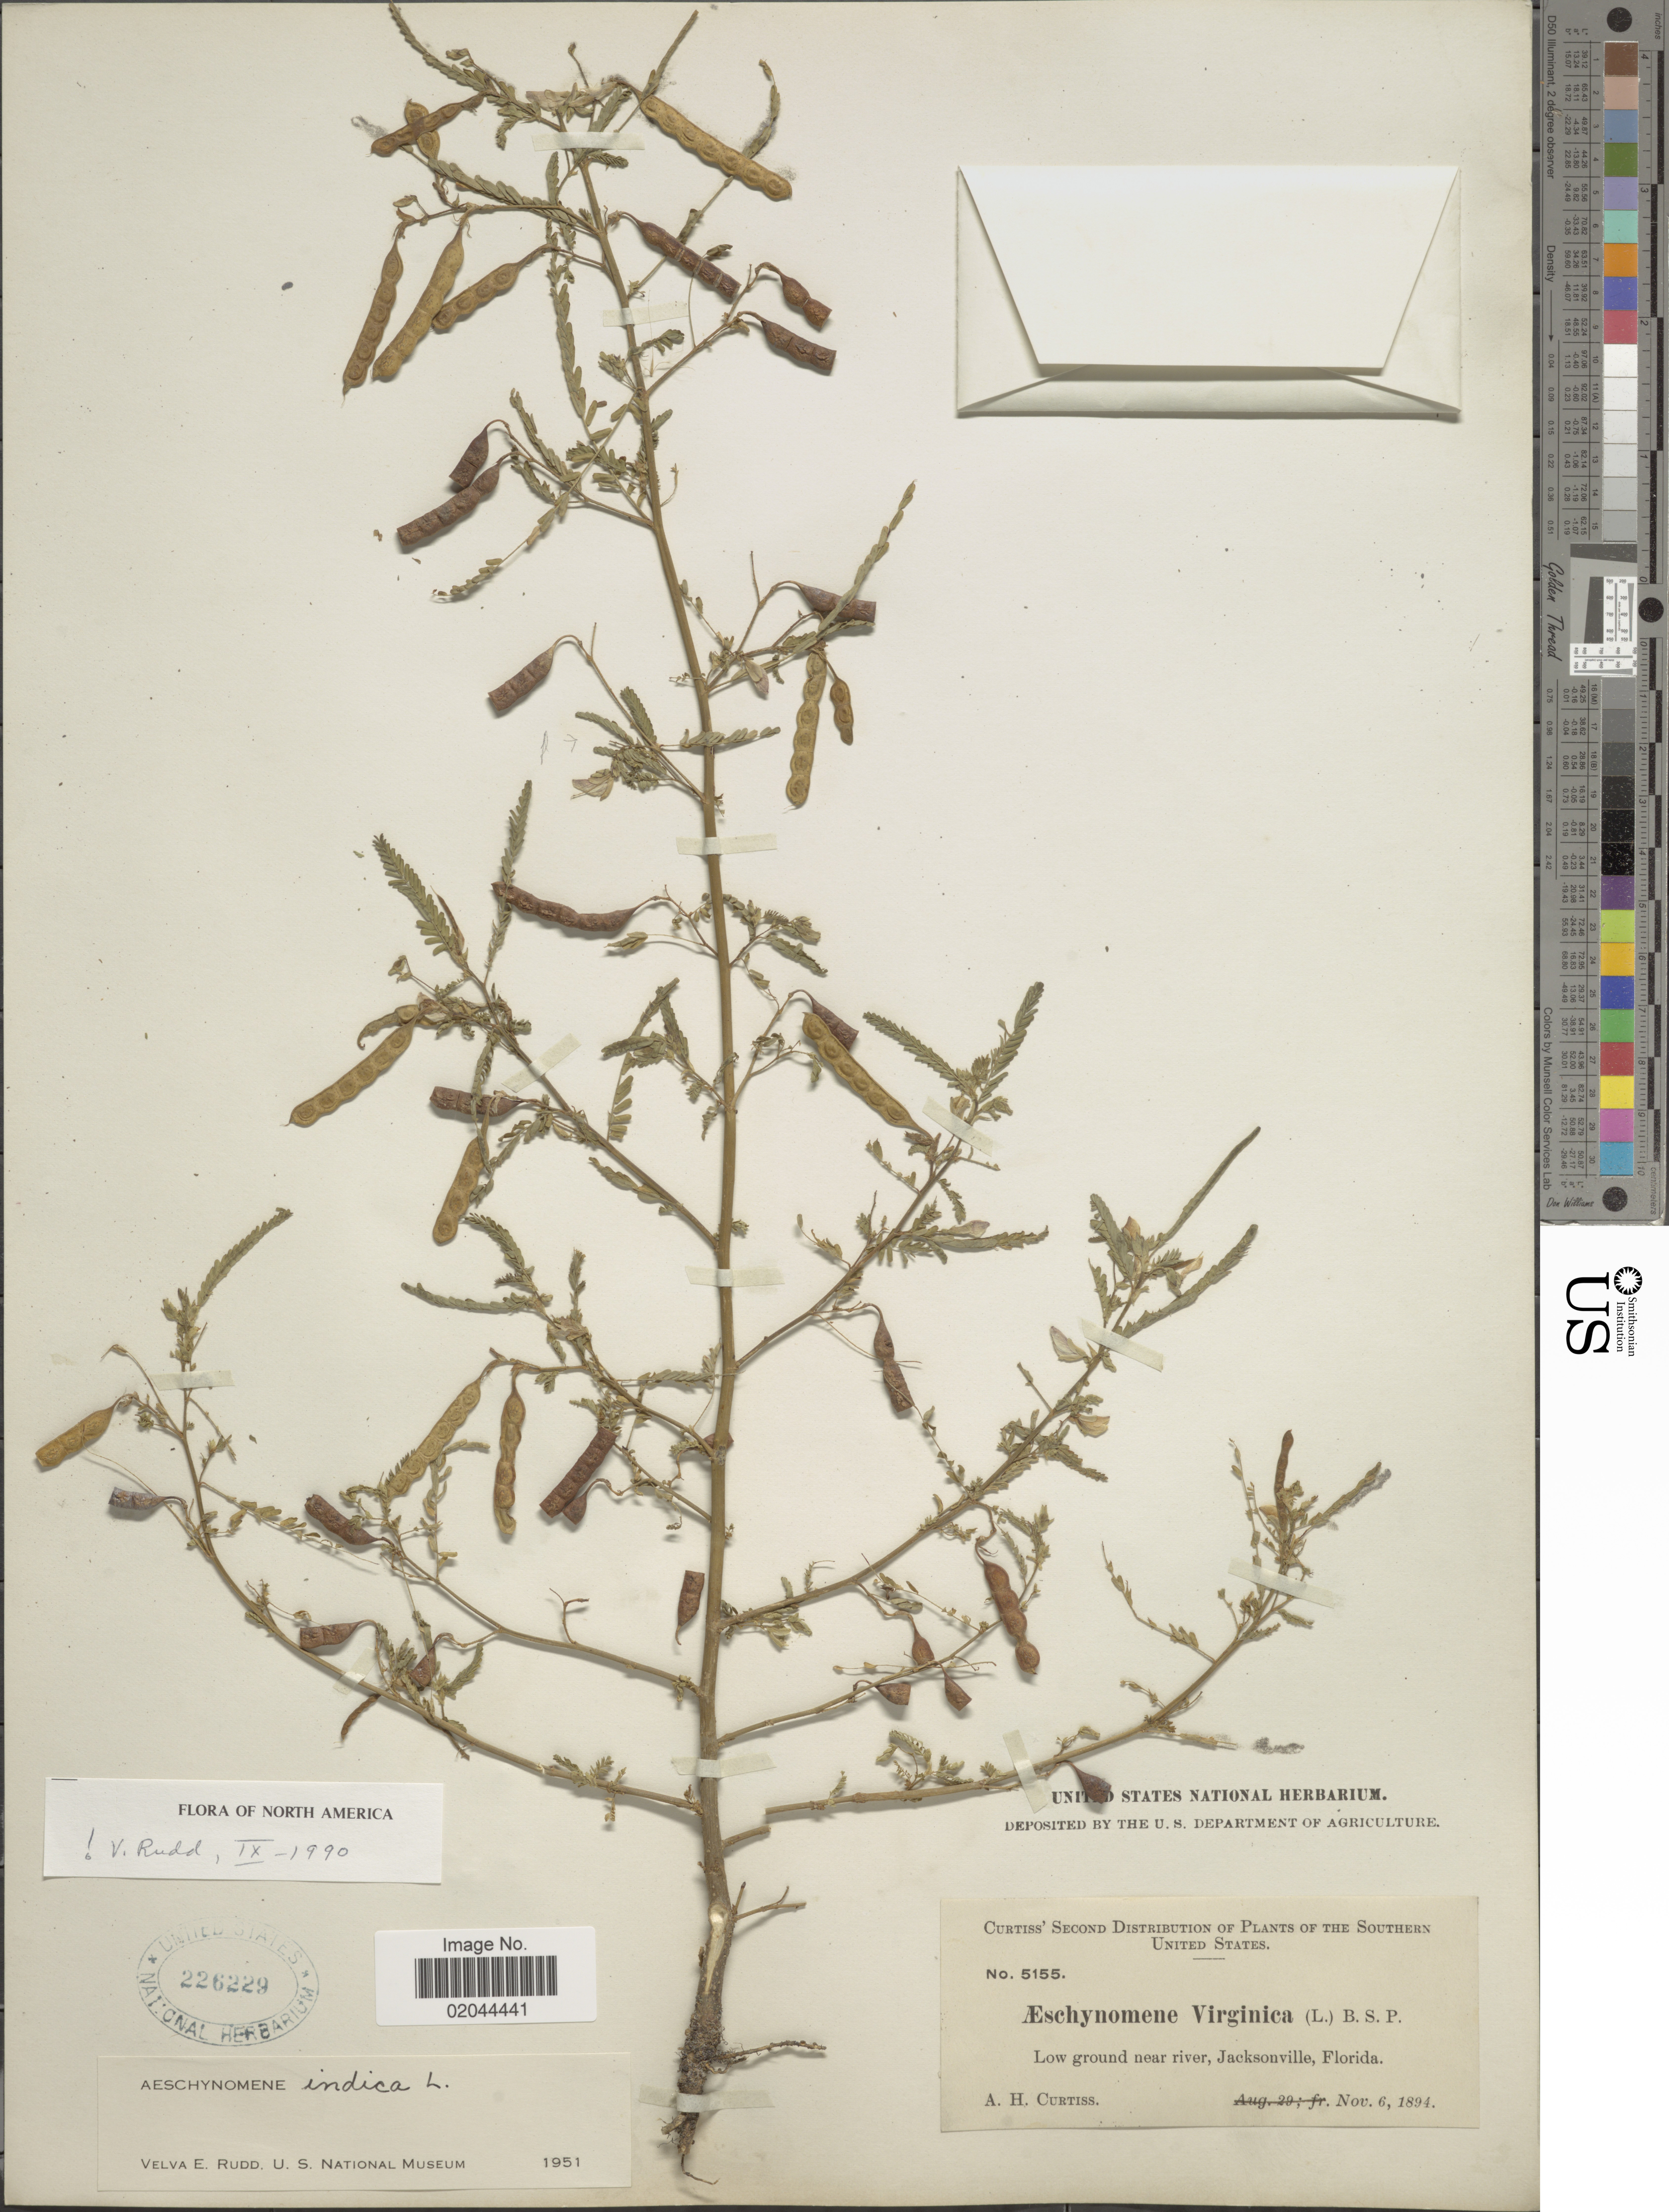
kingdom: Plantae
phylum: Tracheophyta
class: Magnoliopsida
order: Fabales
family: Fabaceae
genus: Aeschynomene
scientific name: Aeschynomene indica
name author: L.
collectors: A. H. Curtiss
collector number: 5155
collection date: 1894-11-06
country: United States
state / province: Florida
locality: Southern United States, low ground near river, Jacksonville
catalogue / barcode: US 226229